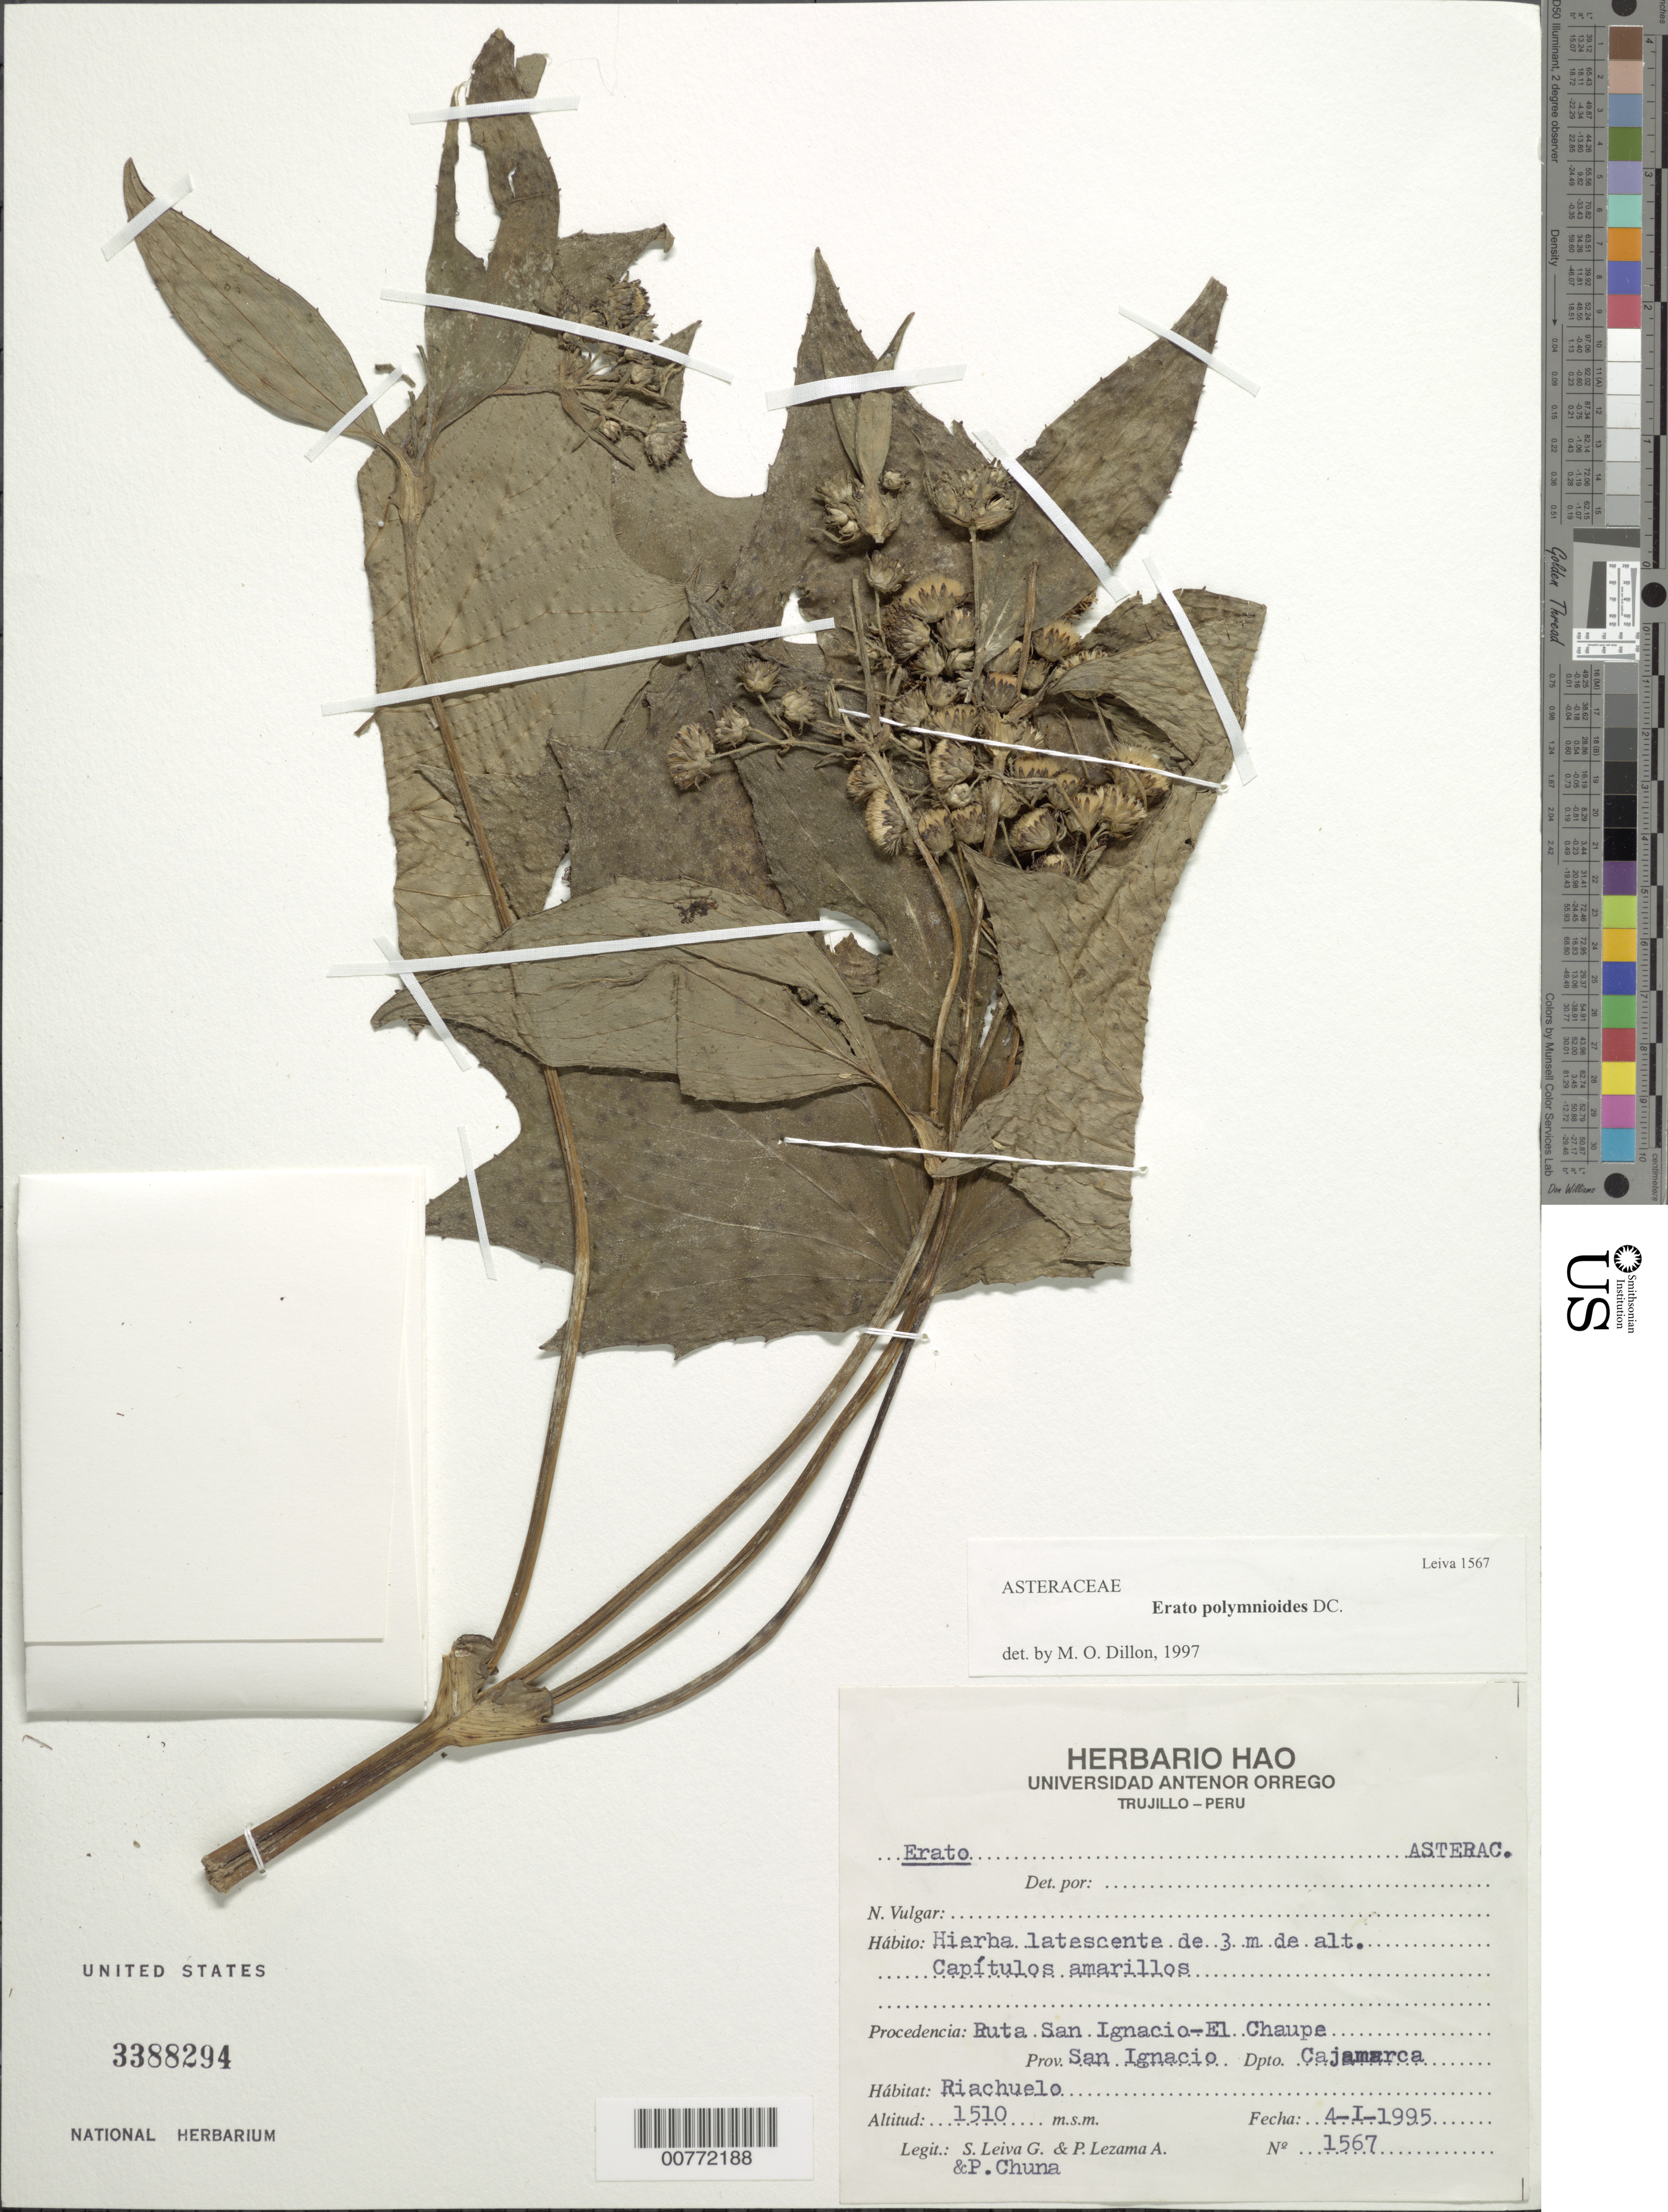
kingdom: Plantae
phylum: Tracheophyta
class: Magnoliopsida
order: Asterales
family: Asteraceae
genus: Erato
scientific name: Erato polymnioides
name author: DC.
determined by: Dillon, M. O.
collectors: S. Leiva G., P. Lezama A. & P. Chuna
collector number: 1567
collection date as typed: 4 January 1995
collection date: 1995-01-04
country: Peru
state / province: Cajamarca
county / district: San Ignacio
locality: Ruta San Ignacio-El Chaupe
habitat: Riachuelo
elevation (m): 1510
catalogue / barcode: US 3388294